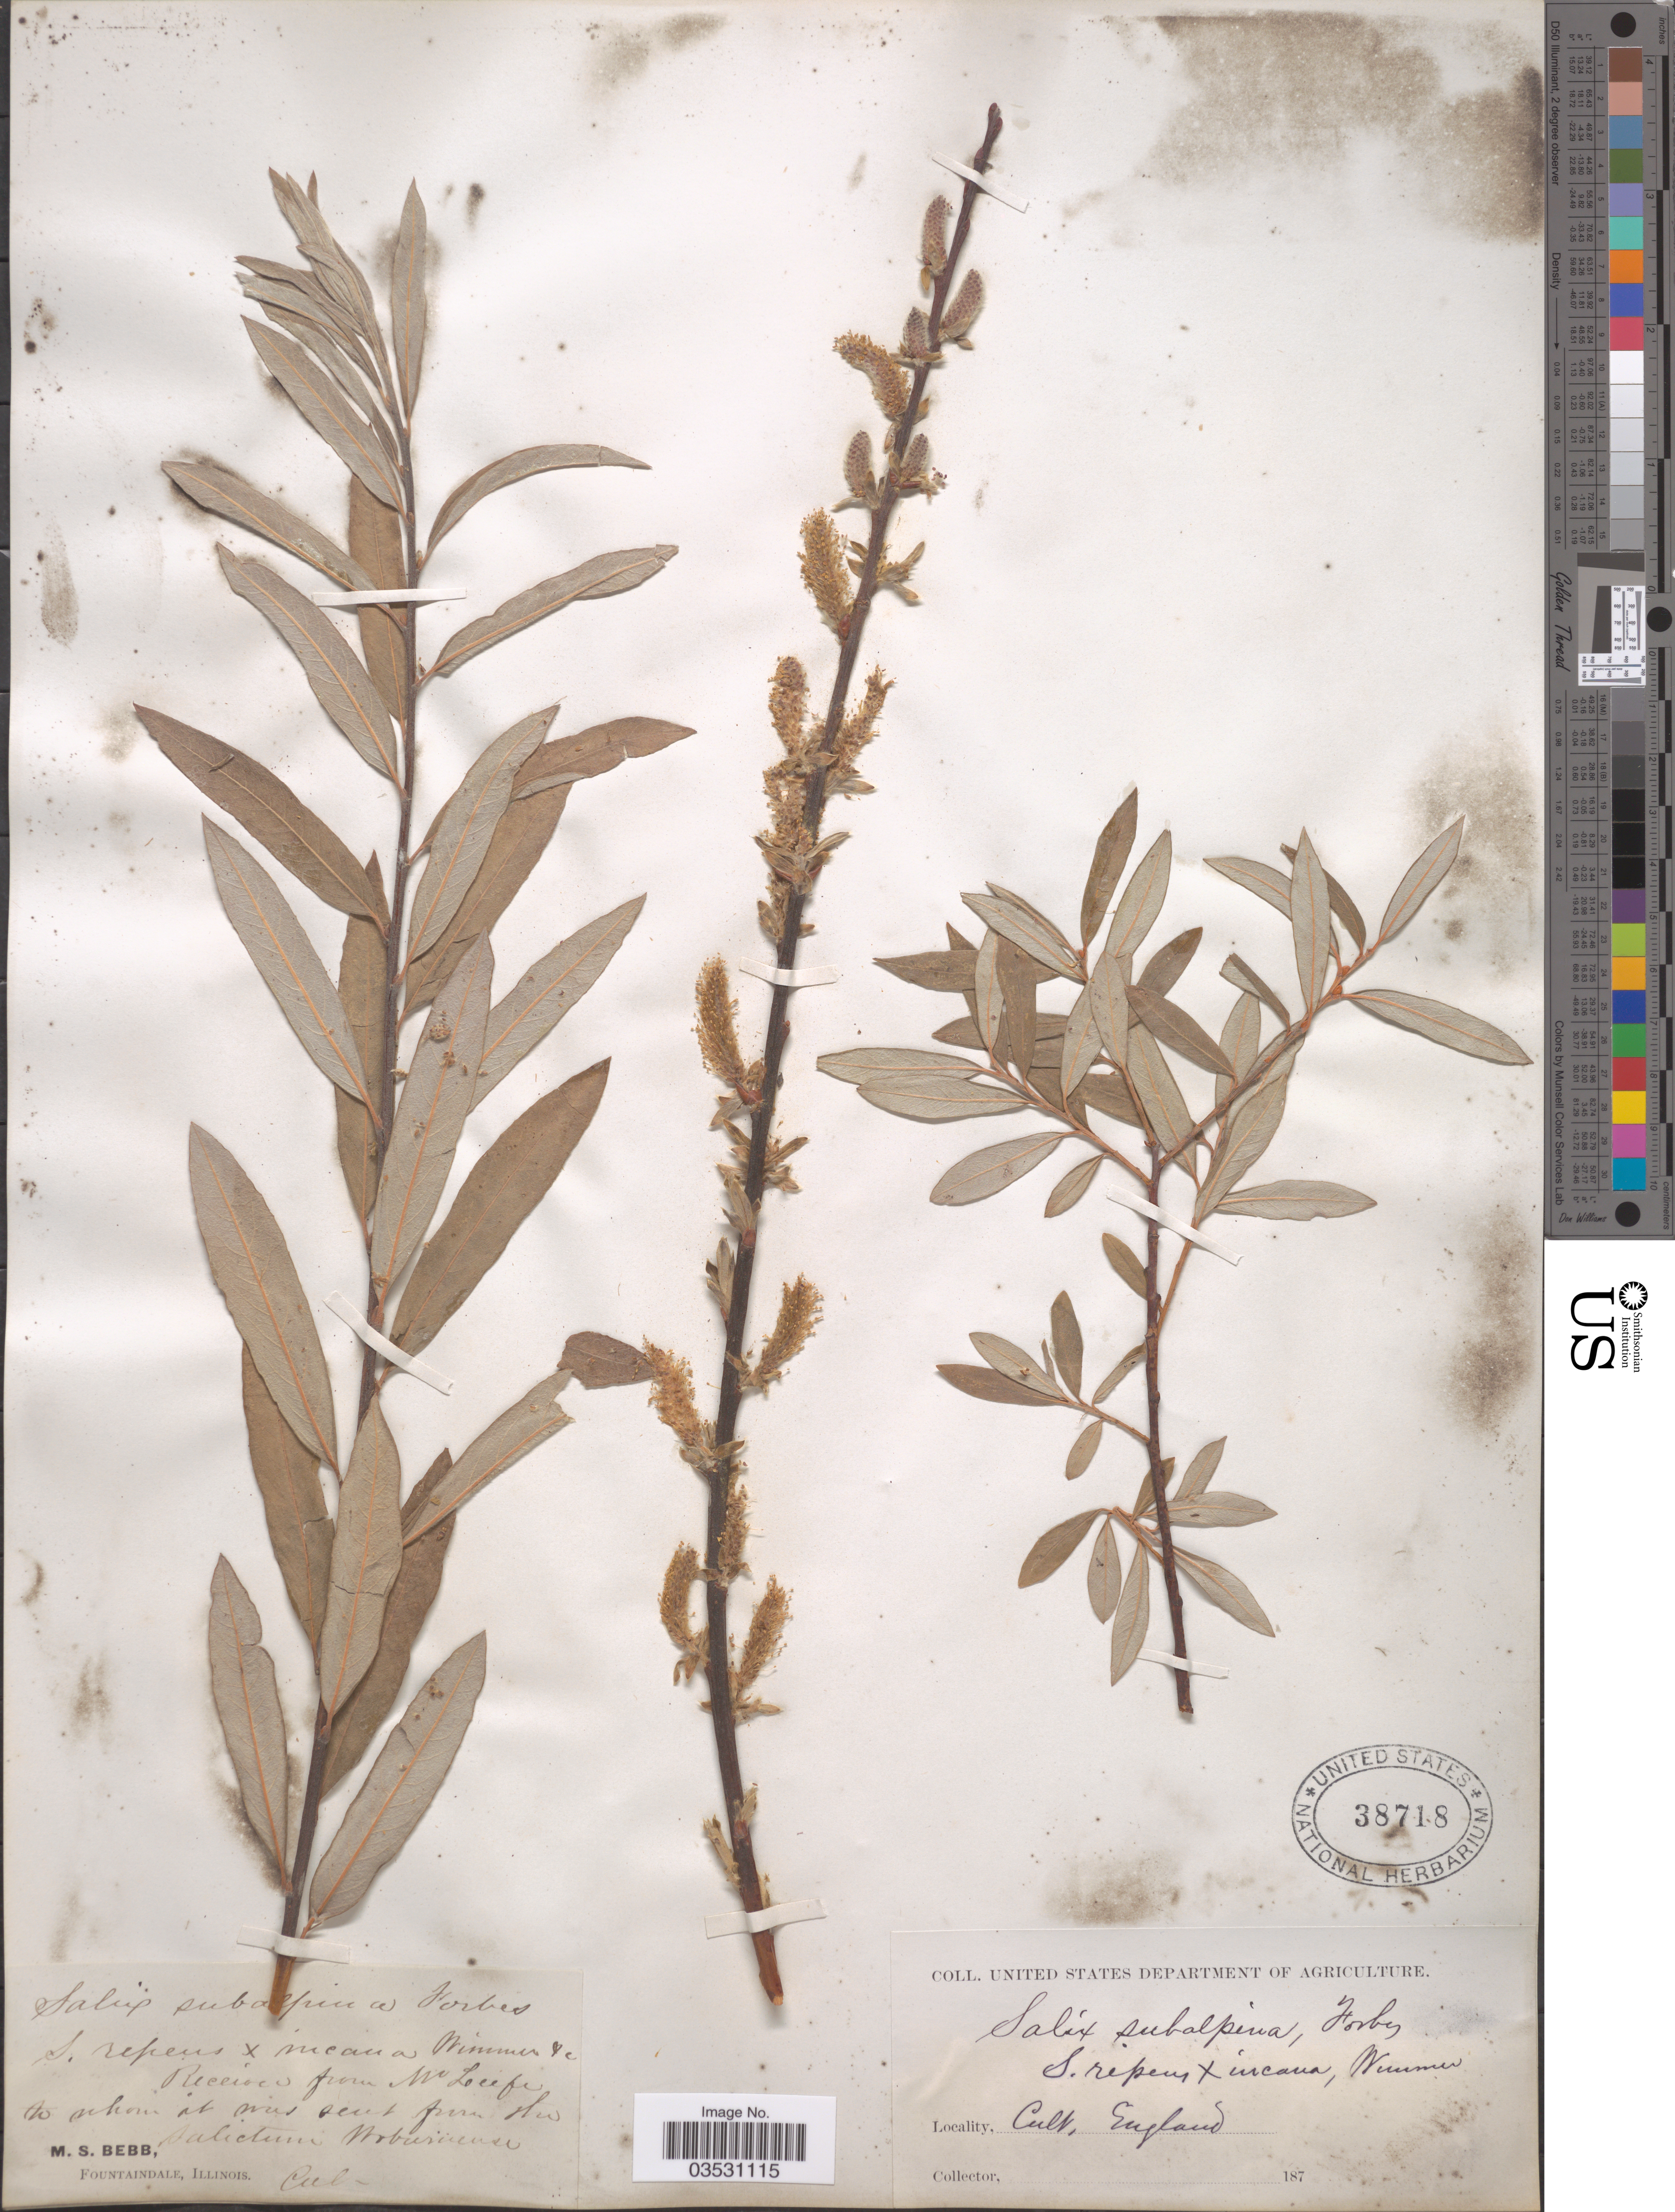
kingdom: Plantae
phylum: Tracheophyta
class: Magnoliopsida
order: Malpighiales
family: Salicaceae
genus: Salix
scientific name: Salix repens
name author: L.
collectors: M. Bebb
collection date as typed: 187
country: United Kingdom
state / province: England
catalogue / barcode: US 38718